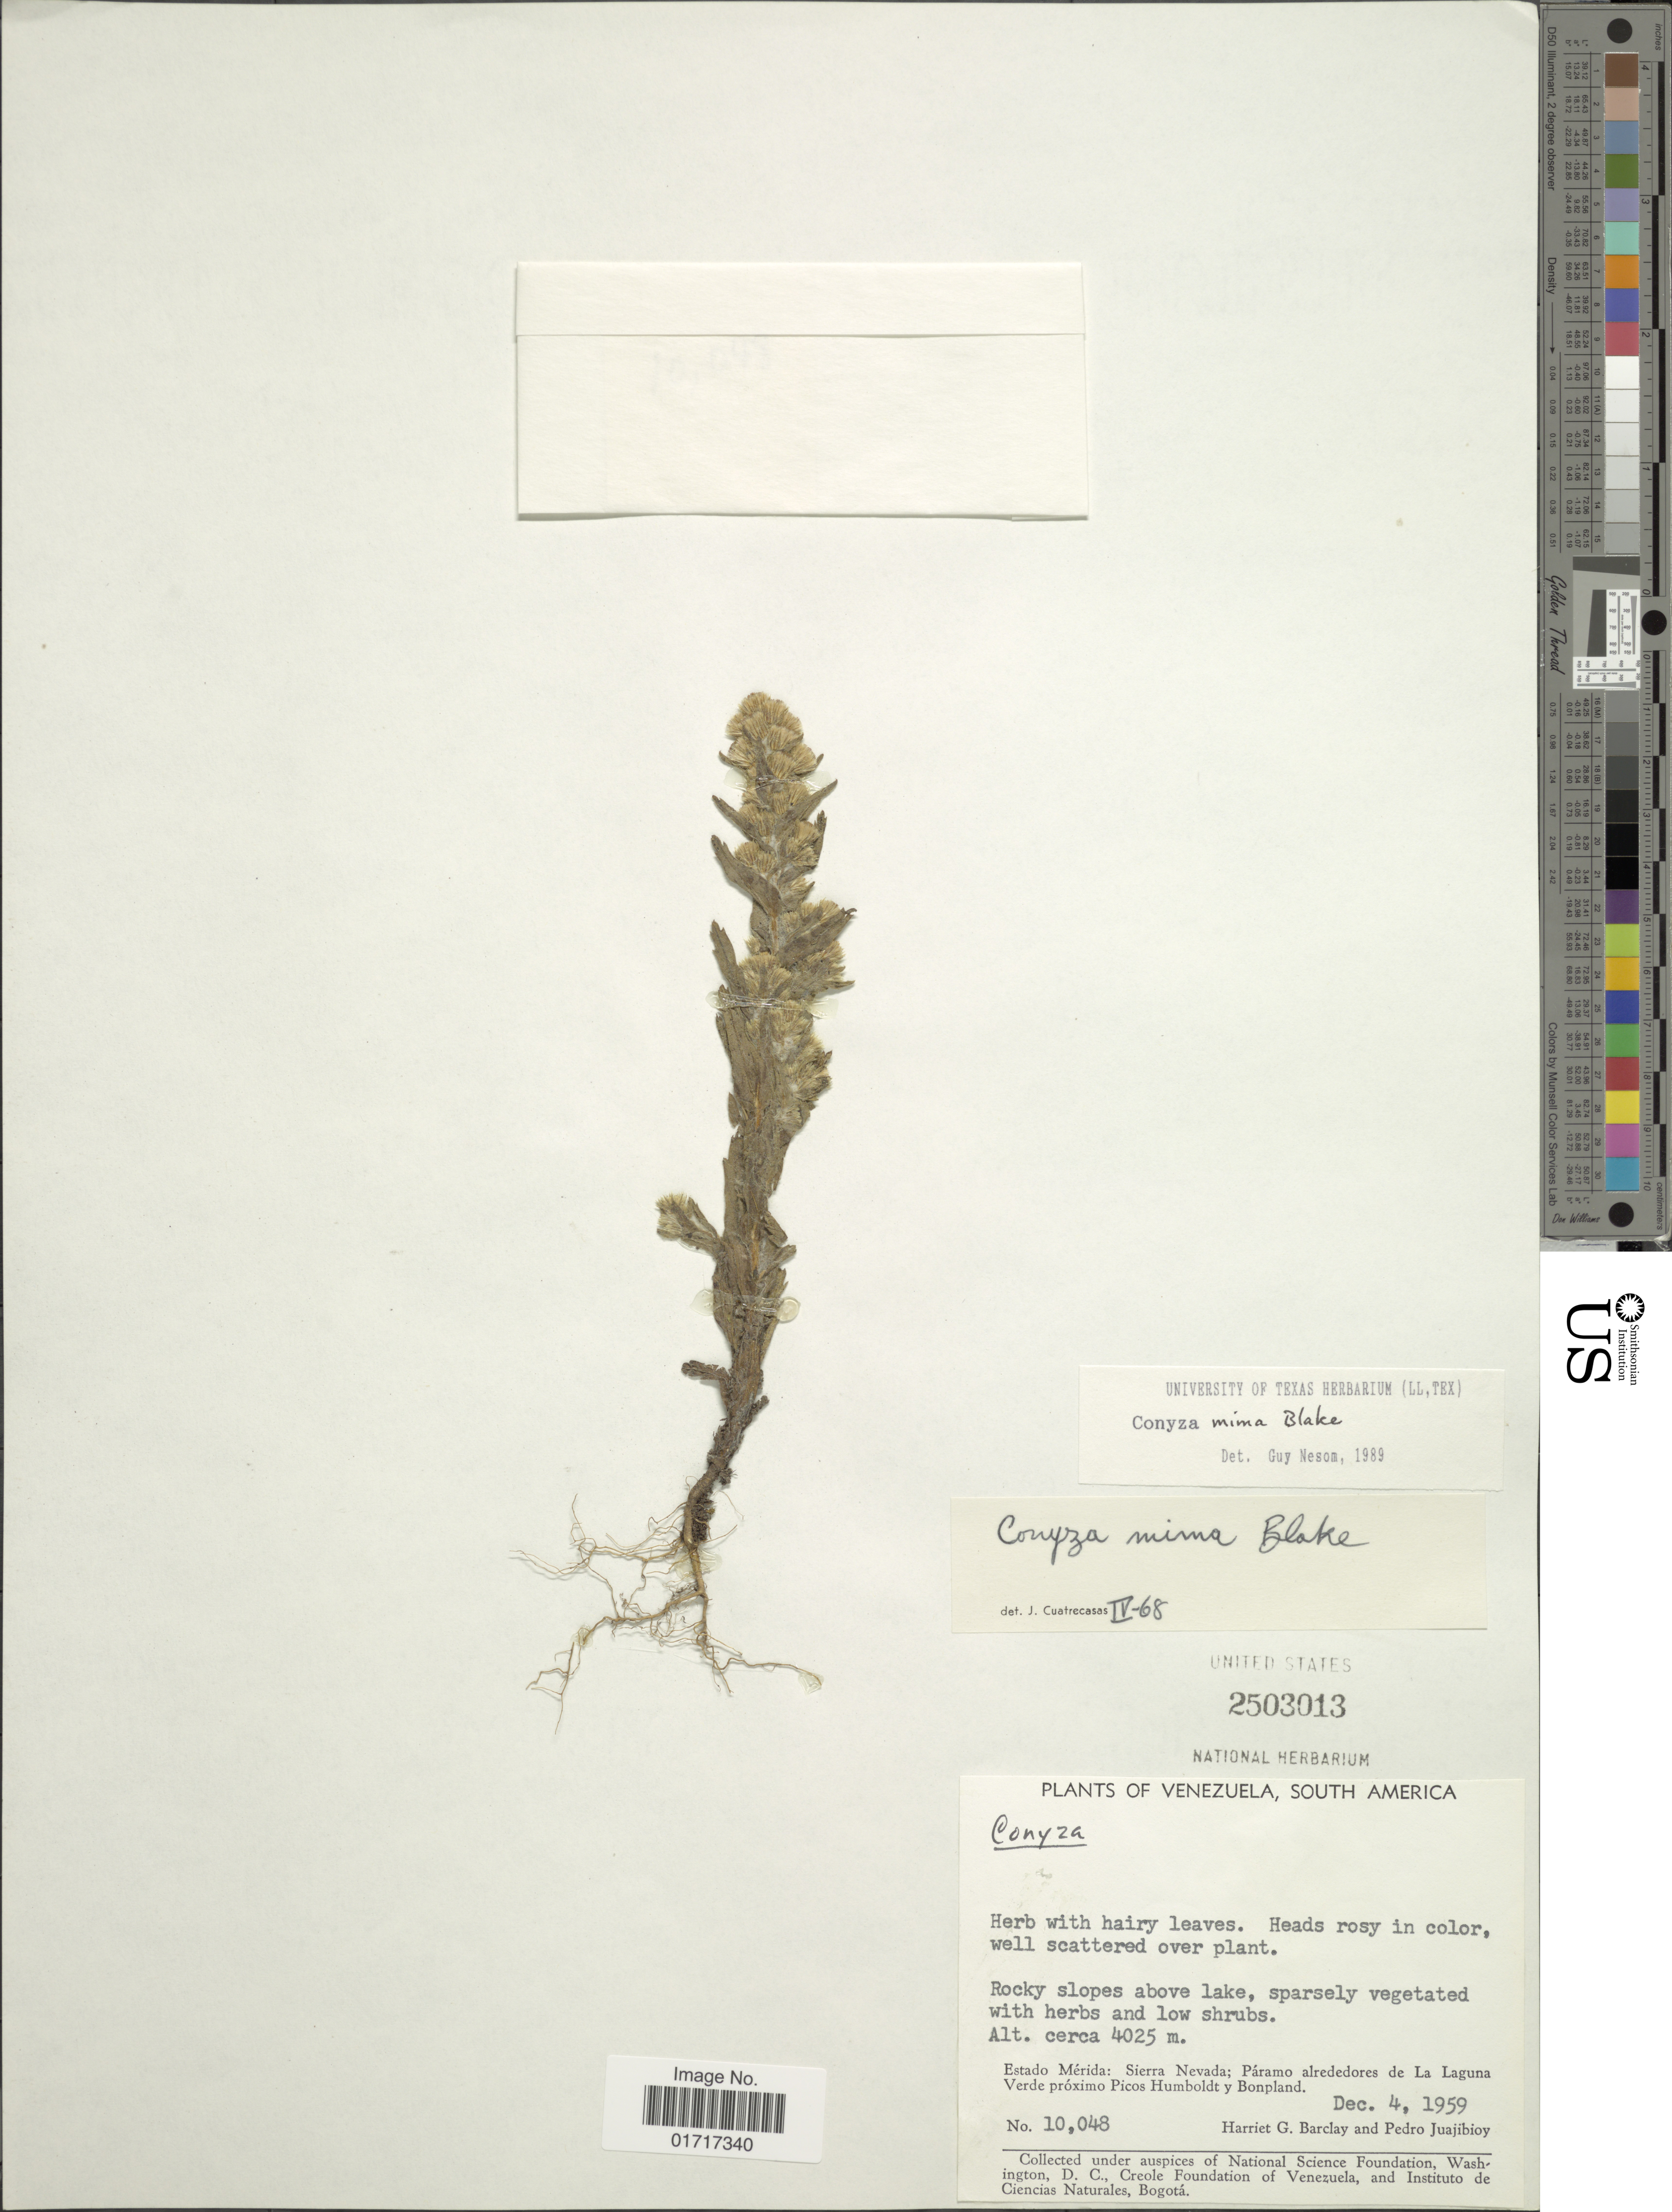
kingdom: Plantae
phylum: Tracheophyta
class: Magnoliopsida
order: Asterales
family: Asteraceae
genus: Conyza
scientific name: Conyza mima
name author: S.F. Blake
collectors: H. G. Barclay & P. Juajibioy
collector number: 10048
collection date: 1959-12-04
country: Venezuela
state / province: Mérida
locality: Estado Merida: Sierra Nevada; Paramo alrededores de La Laguna Verde proximo Picos Humboldt y Bonpland.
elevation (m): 4025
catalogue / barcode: US 2503013